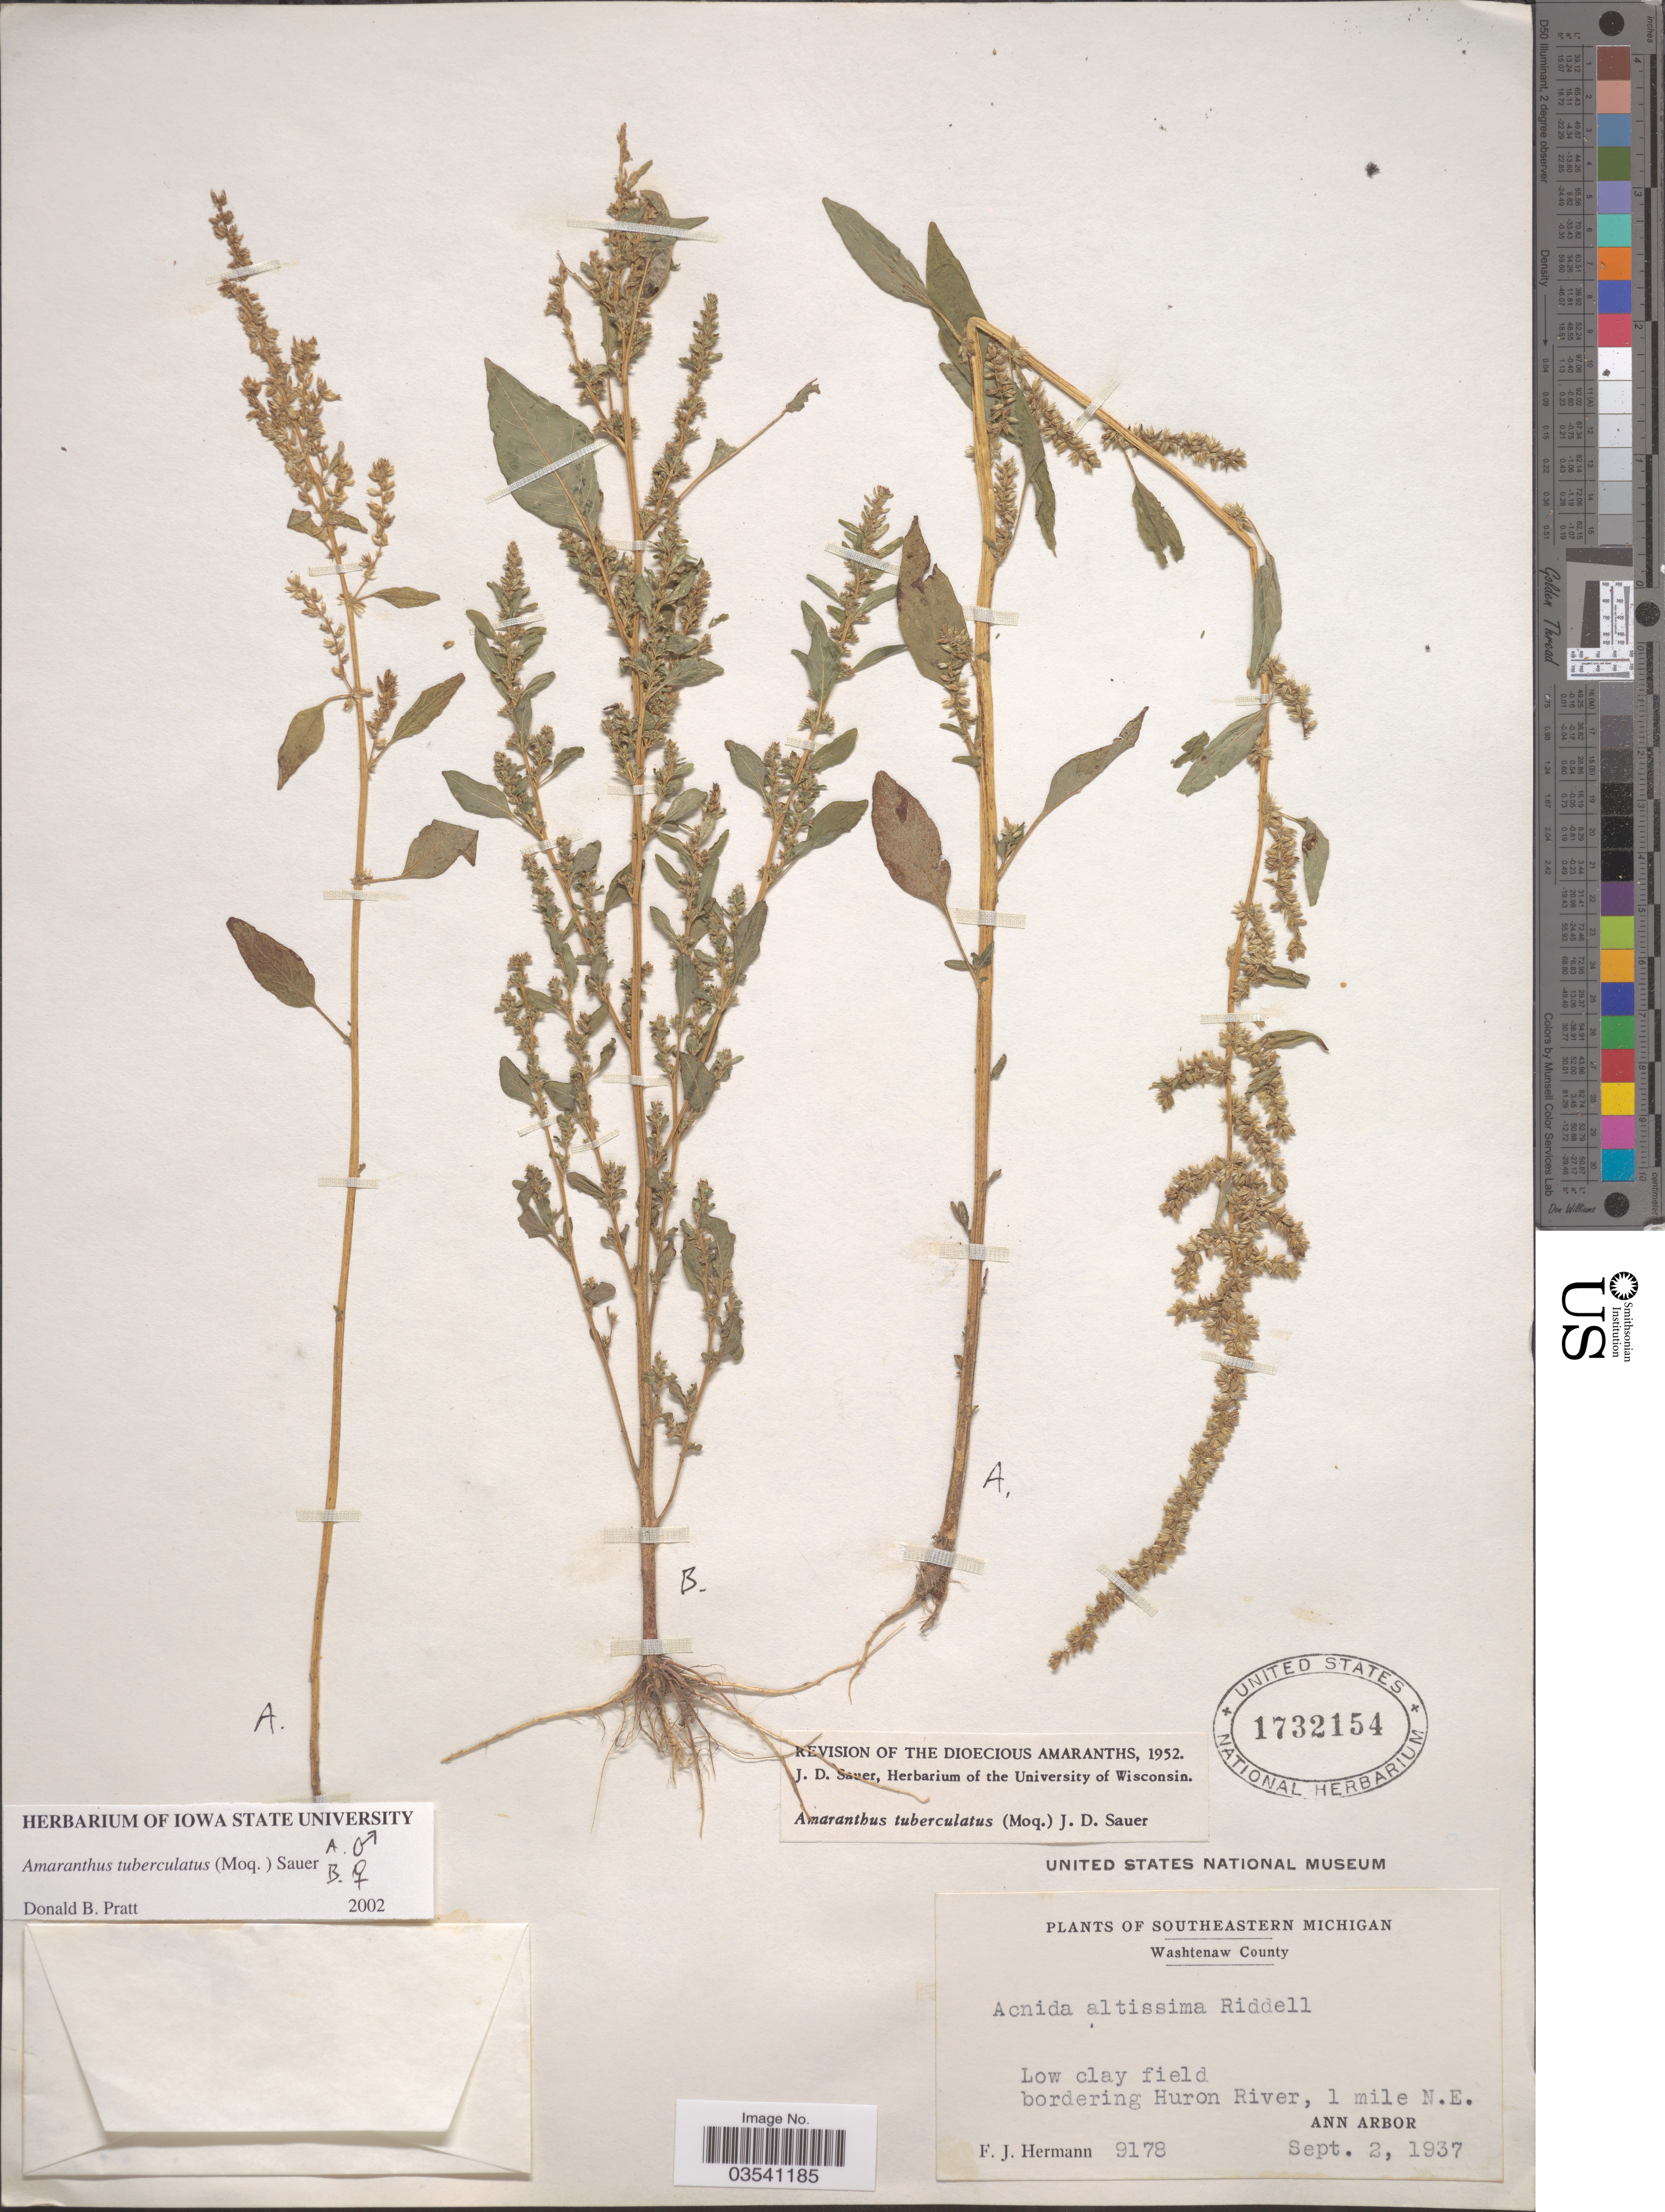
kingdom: Plantae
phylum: Tracheophyta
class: Magnoliopsida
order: Caryophyllales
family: Amaranthaceae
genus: Amaranthus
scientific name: Amaranthus tuberculatus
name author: (Moq.) J.D. Sauer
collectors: F. J. Hermann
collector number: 9178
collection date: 1937-09-02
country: United States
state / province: Michigan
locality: Southeastern Michigan. Washtenaw County. Low clay field bordering Huron River, 1 mile N.E. Ann Arbor.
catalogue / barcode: US 1732154